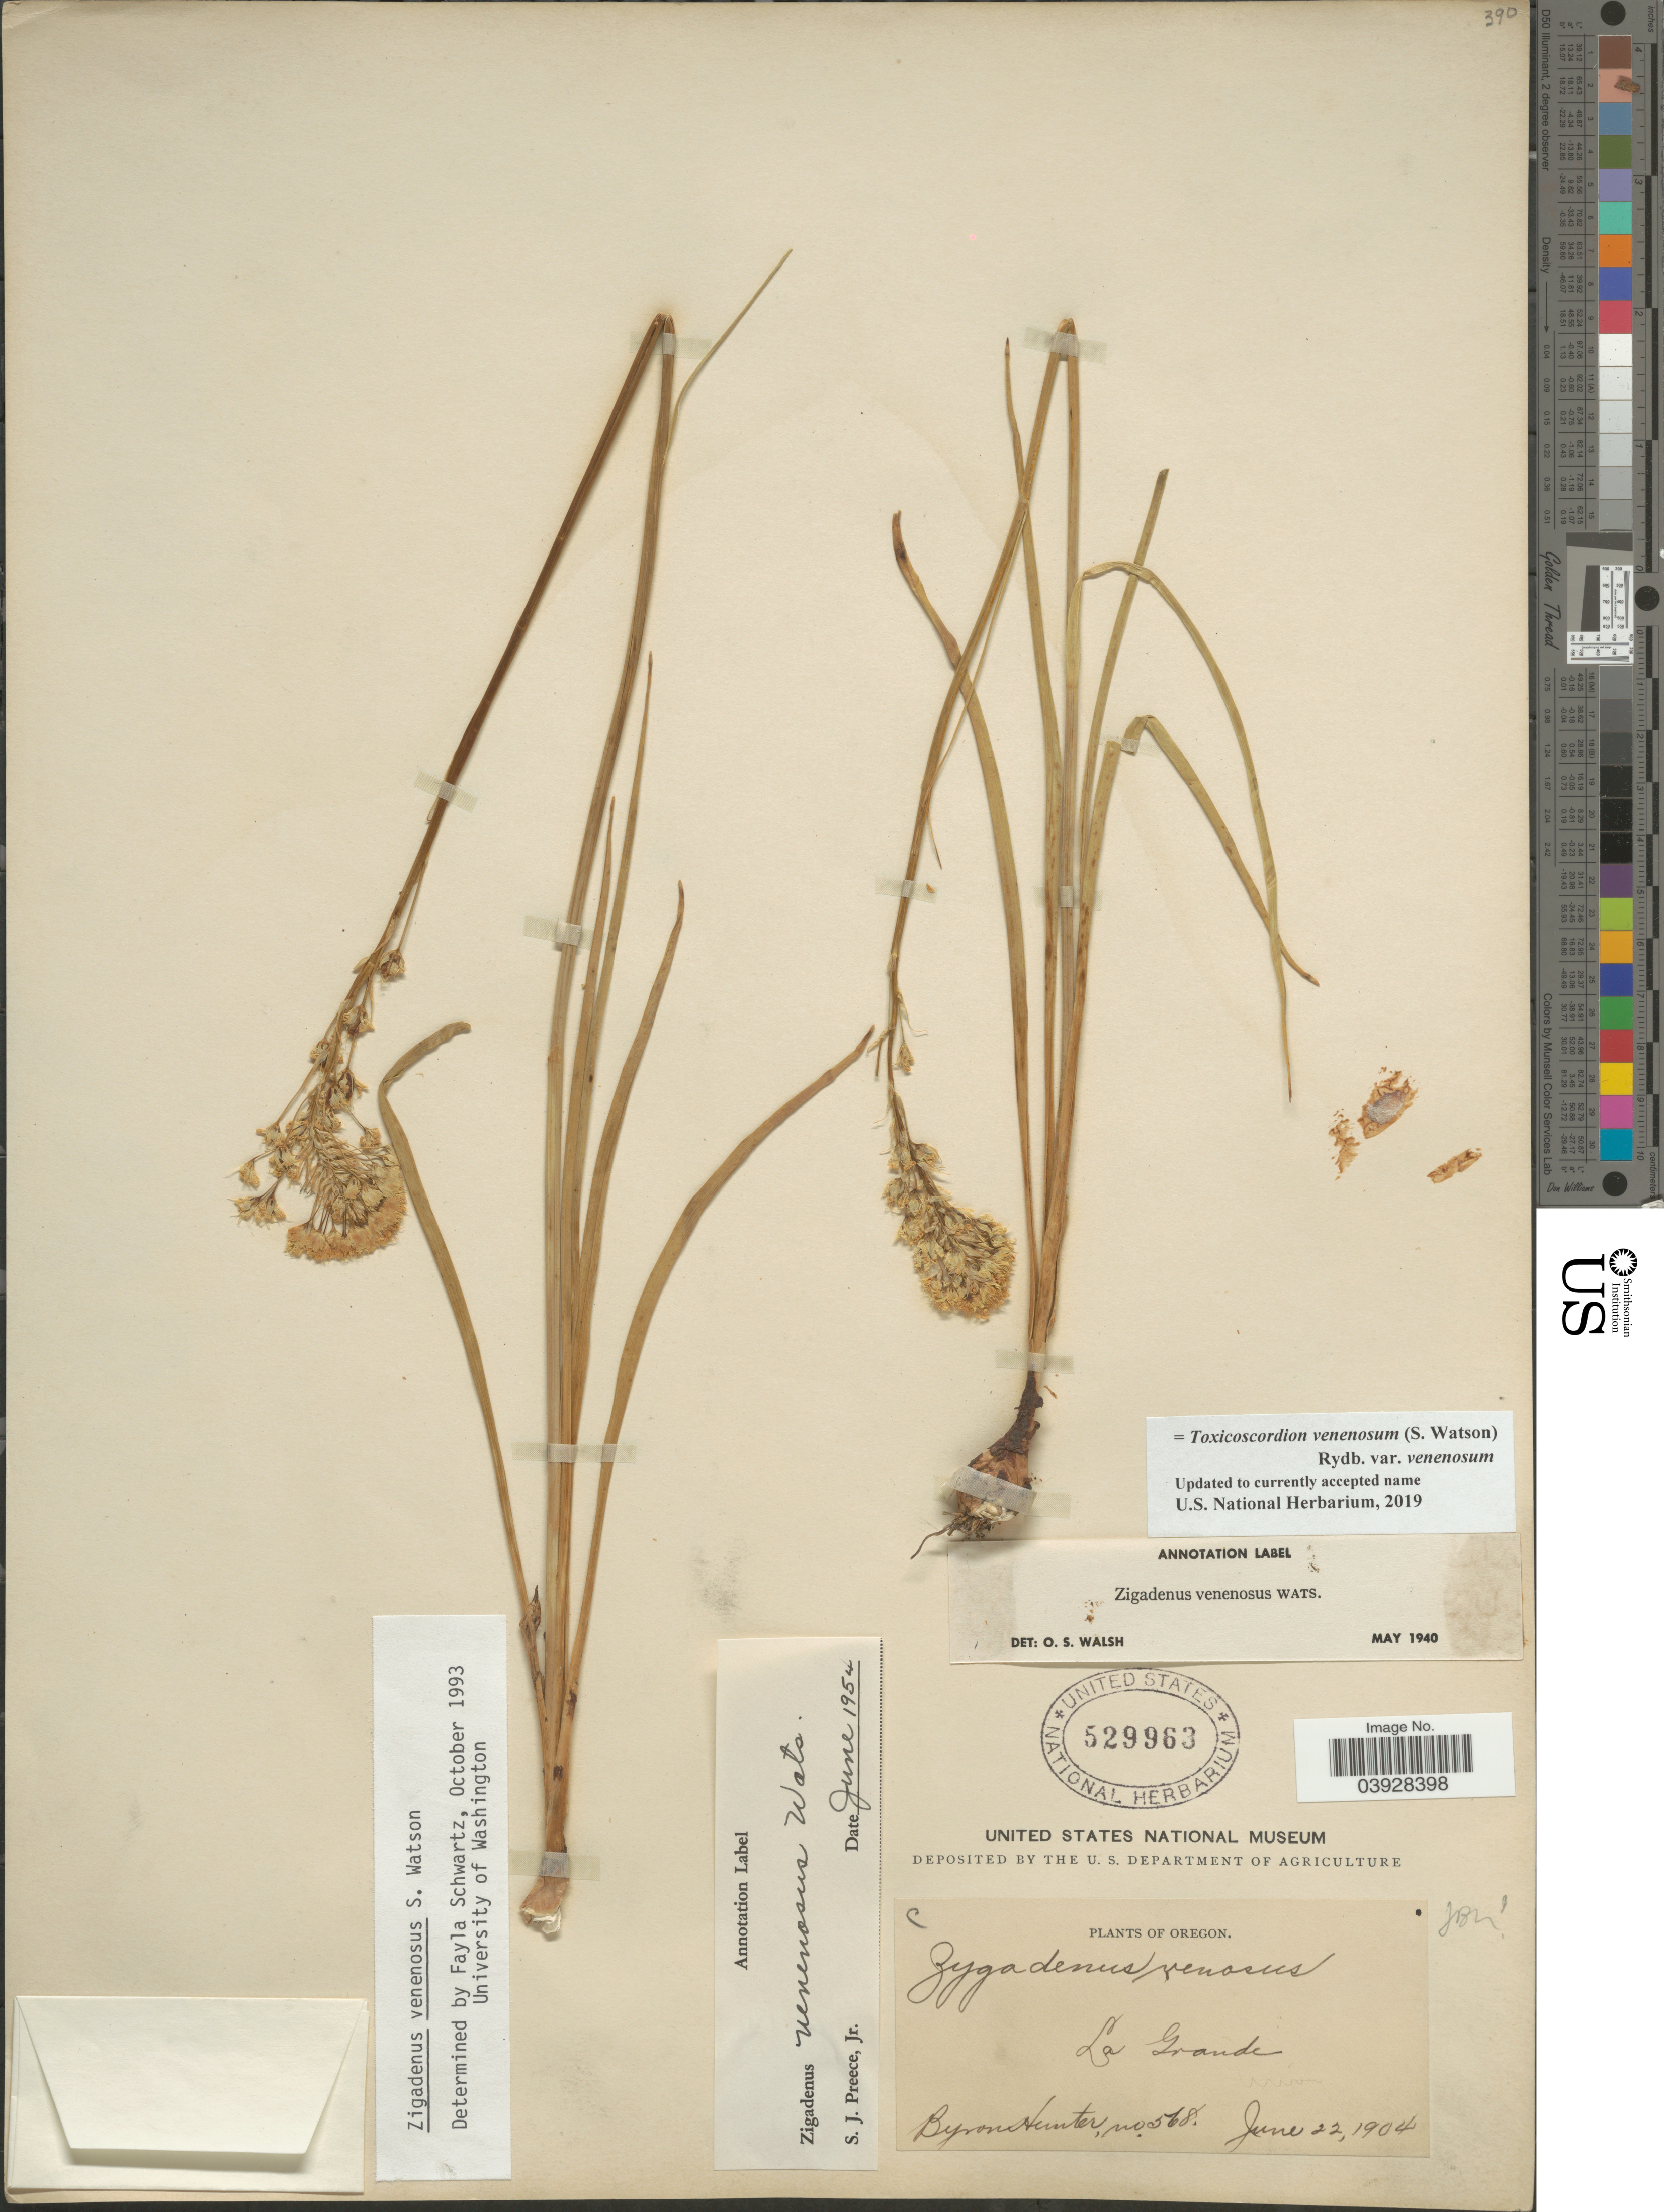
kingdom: Plantae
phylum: Tracheophyta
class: Liliopsida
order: Liliales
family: Melanthiaceae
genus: Toxicoscordion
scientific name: Toxicoscordion venenosum var. gramineum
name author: (Rydb.) Brasher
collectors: B. Hunter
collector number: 568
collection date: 1904-06-22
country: United States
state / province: Oregon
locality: La Grande.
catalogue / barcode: US 529963